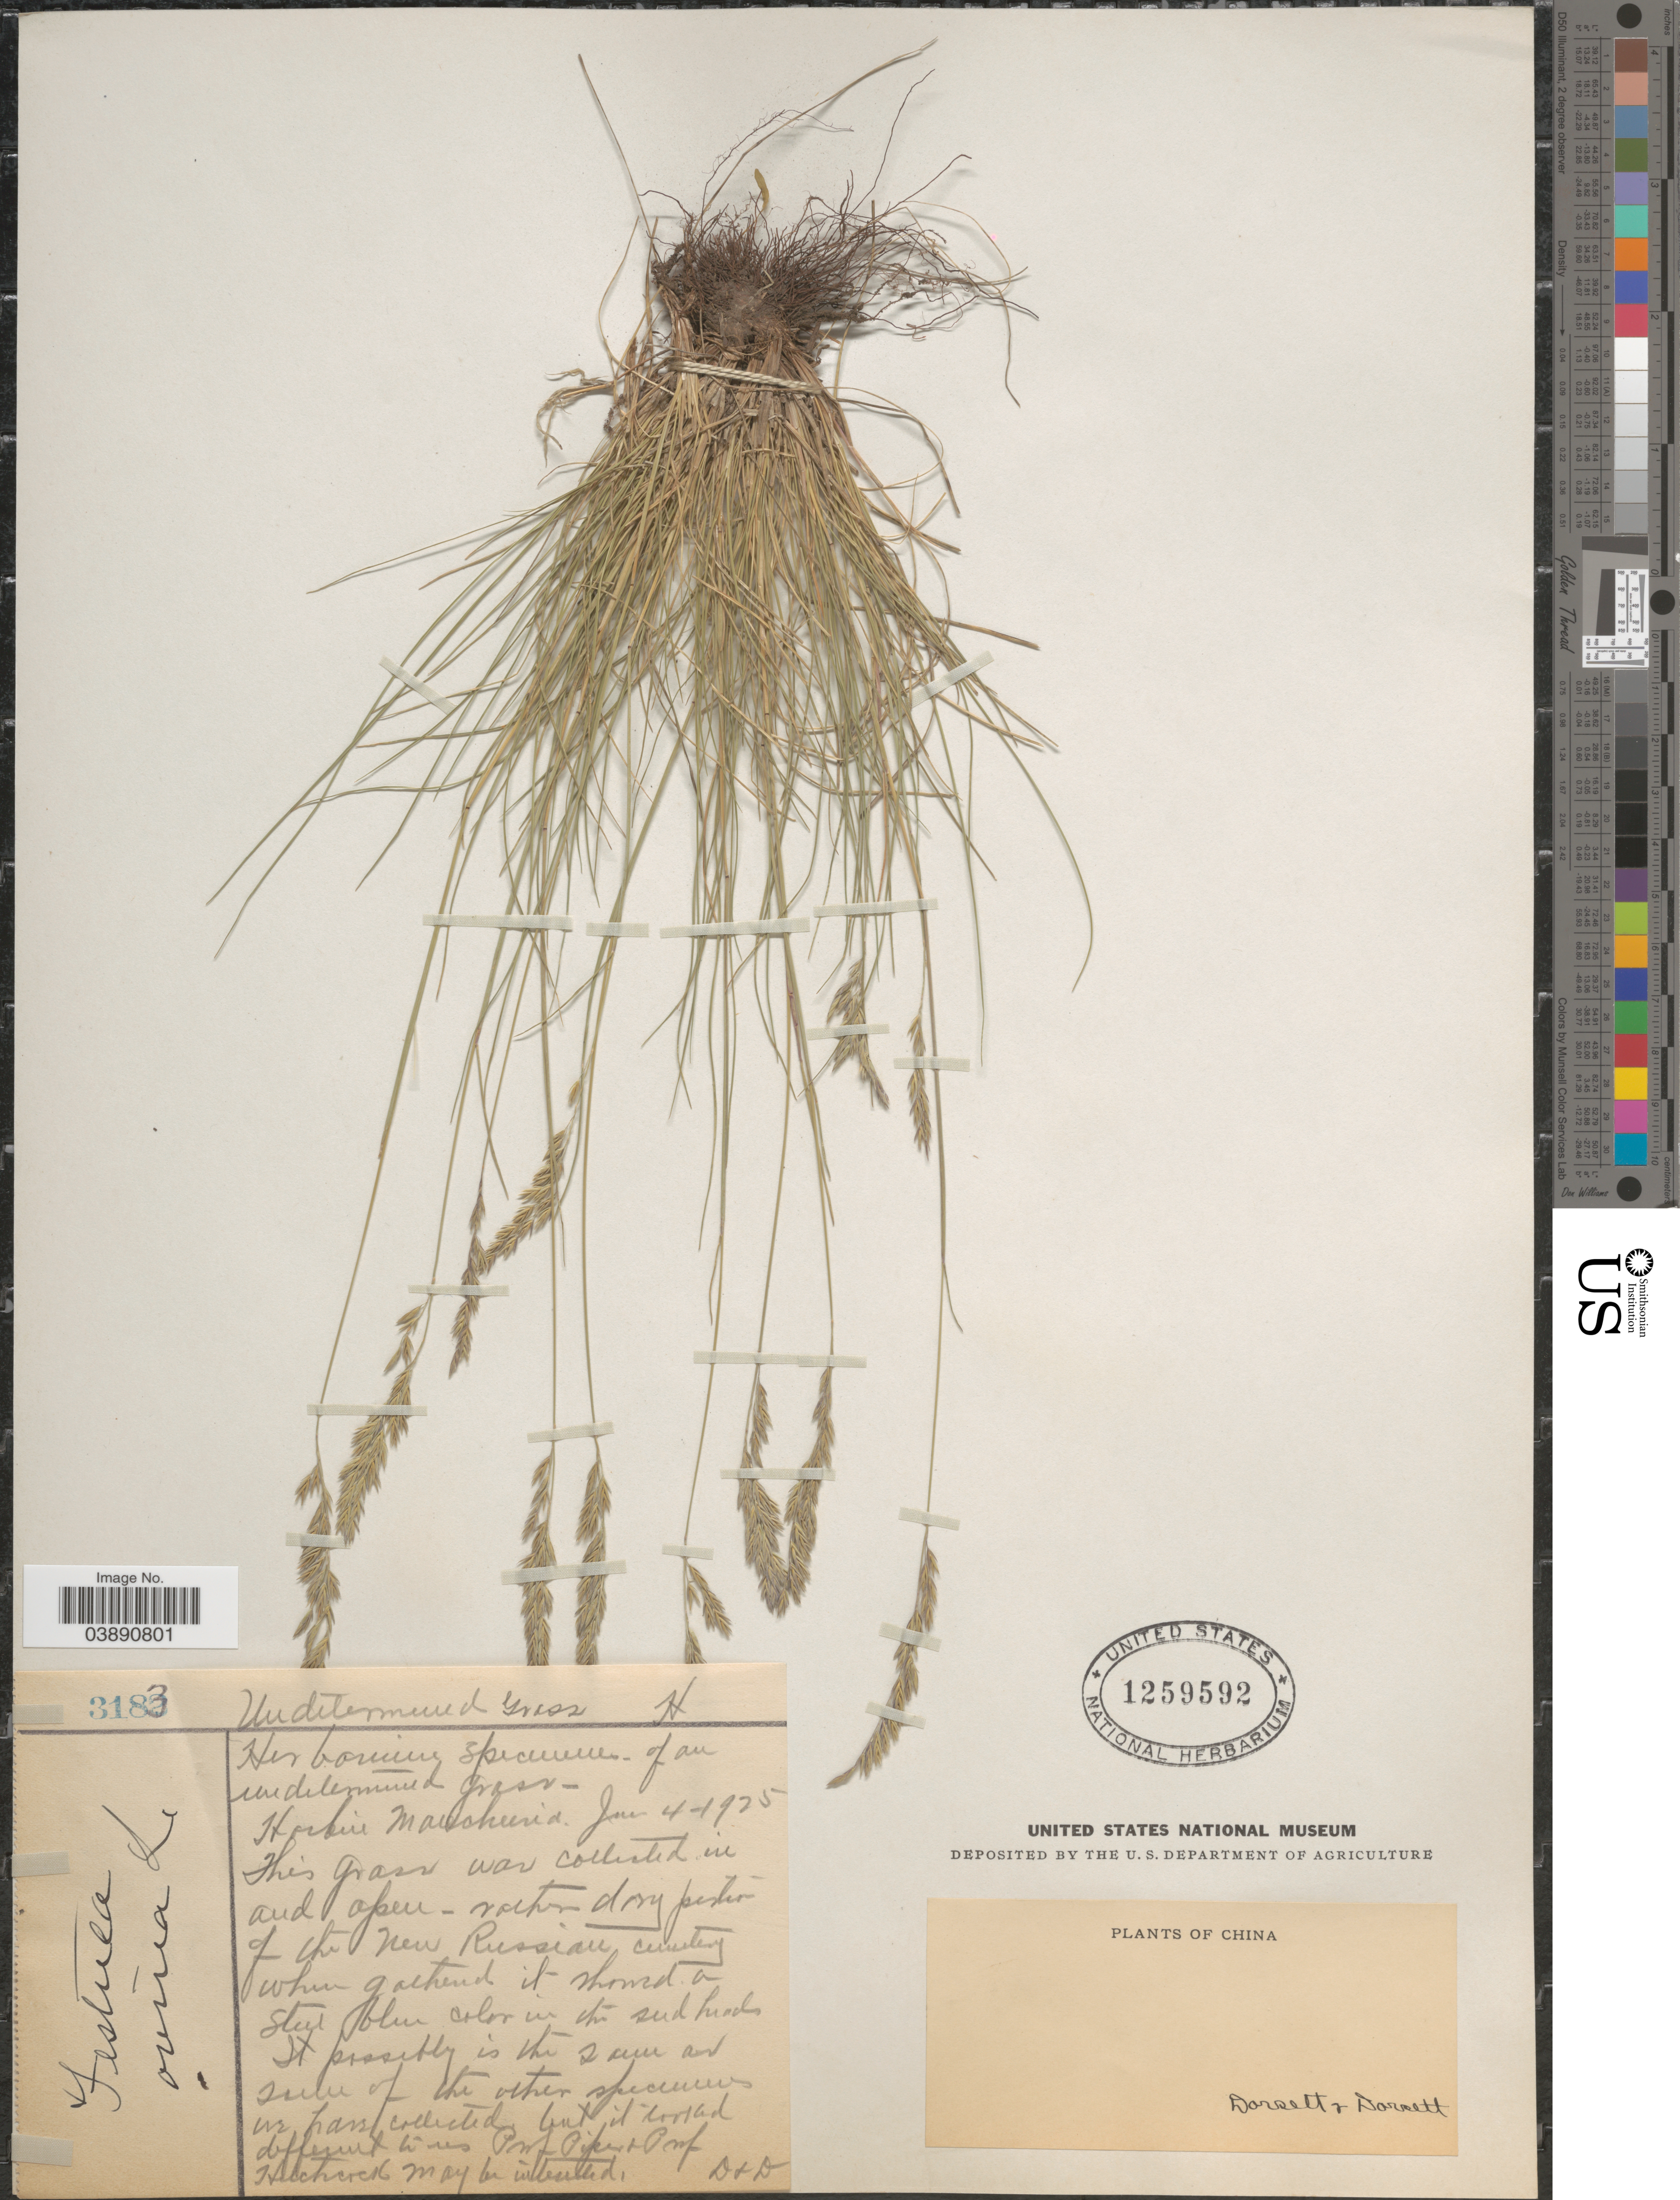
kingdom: Plantae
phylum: Tracheophyta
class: Liliopsida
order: Poales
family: Poaceae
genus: Festuca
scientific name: Festuca dahurica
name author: (St.-Yves) V.I. Krecz. & Bobrov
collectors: -- Dorsett & -- Dorsett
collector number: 3183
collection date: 1925-06-04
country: China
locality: Hor [illegible text] Marchuria.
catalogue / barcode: US 1259592